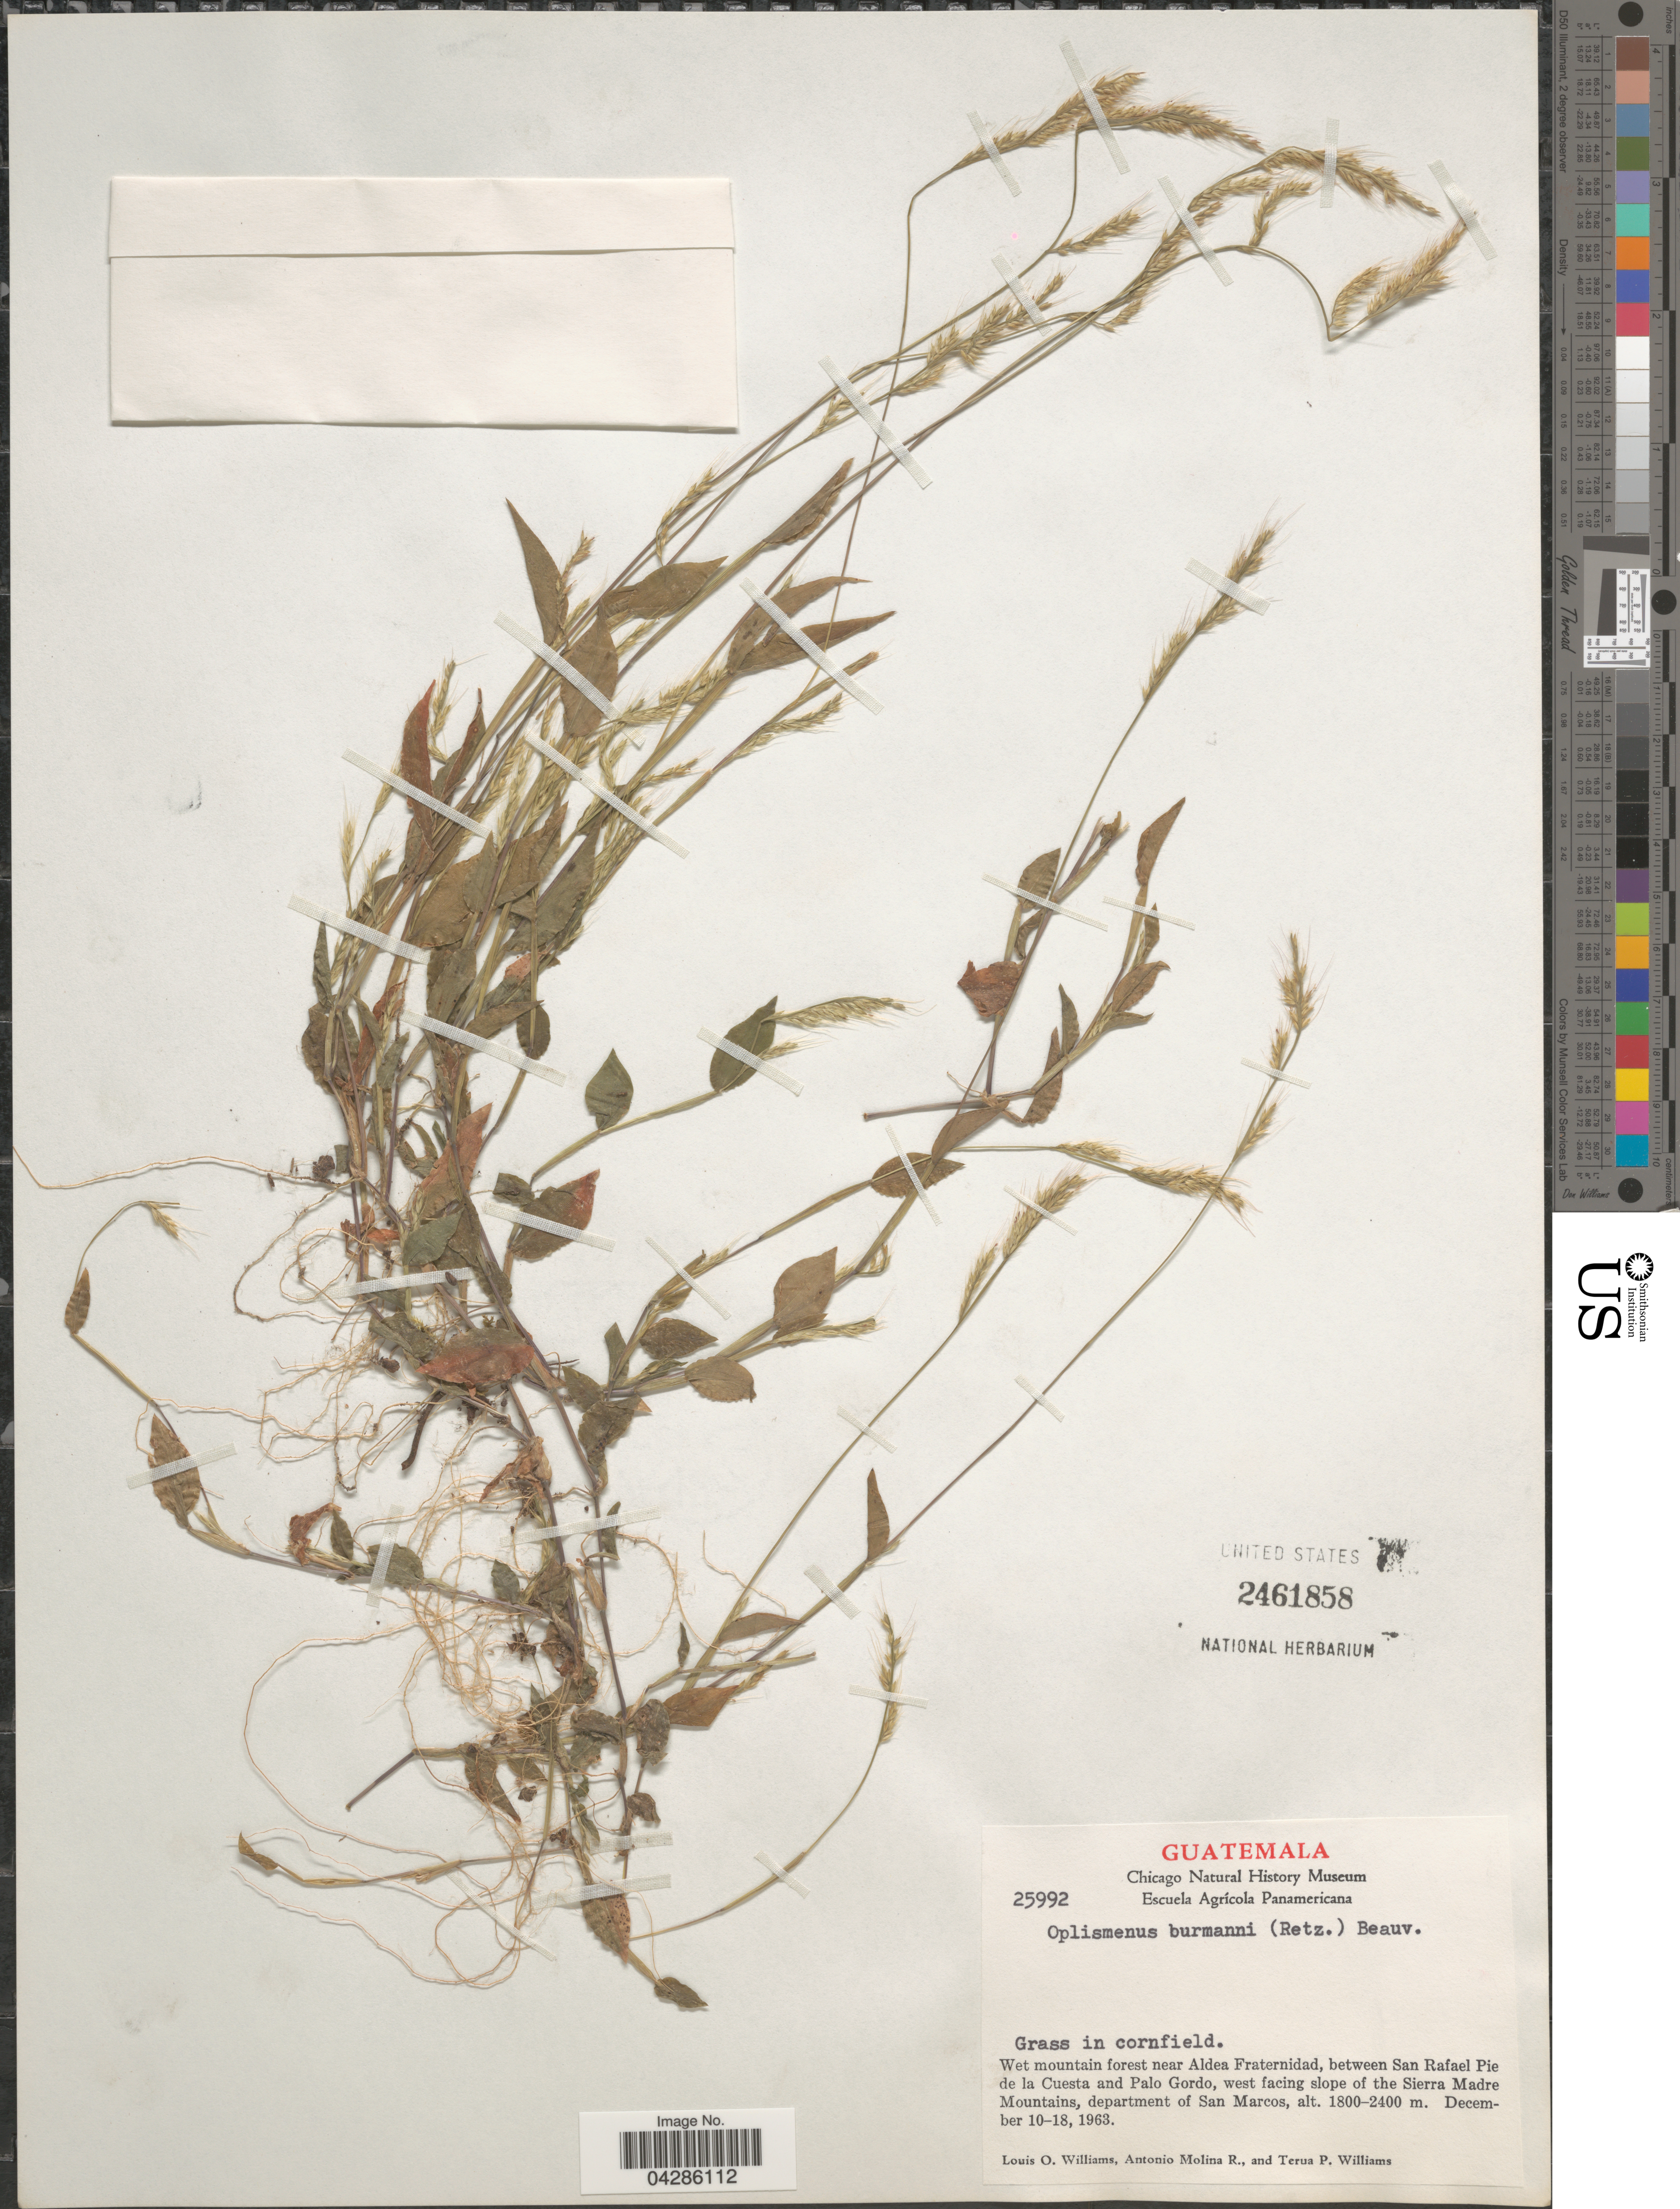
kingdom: Plantae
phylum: Tracheophyta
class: Liliopsida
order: Poales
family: Poaceae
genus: Oplismenus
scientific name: Oplismenus burmannii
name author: (Retz.) P. Beauv.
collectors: L. O. Williams, A. Molina R. & T. Williams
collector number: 25992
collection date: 1963-12-10/1963-12-18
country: Guatemala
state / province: San Marcos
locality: In cornfield. Wet mountain forest near Aldea Fraternidad, between San Rafael Pie de la Cuesta and Palo Gordo, west facing slope of the Sierra Madre Mountains, department of San Marcos.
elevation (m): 1800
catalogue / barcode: US 2461858